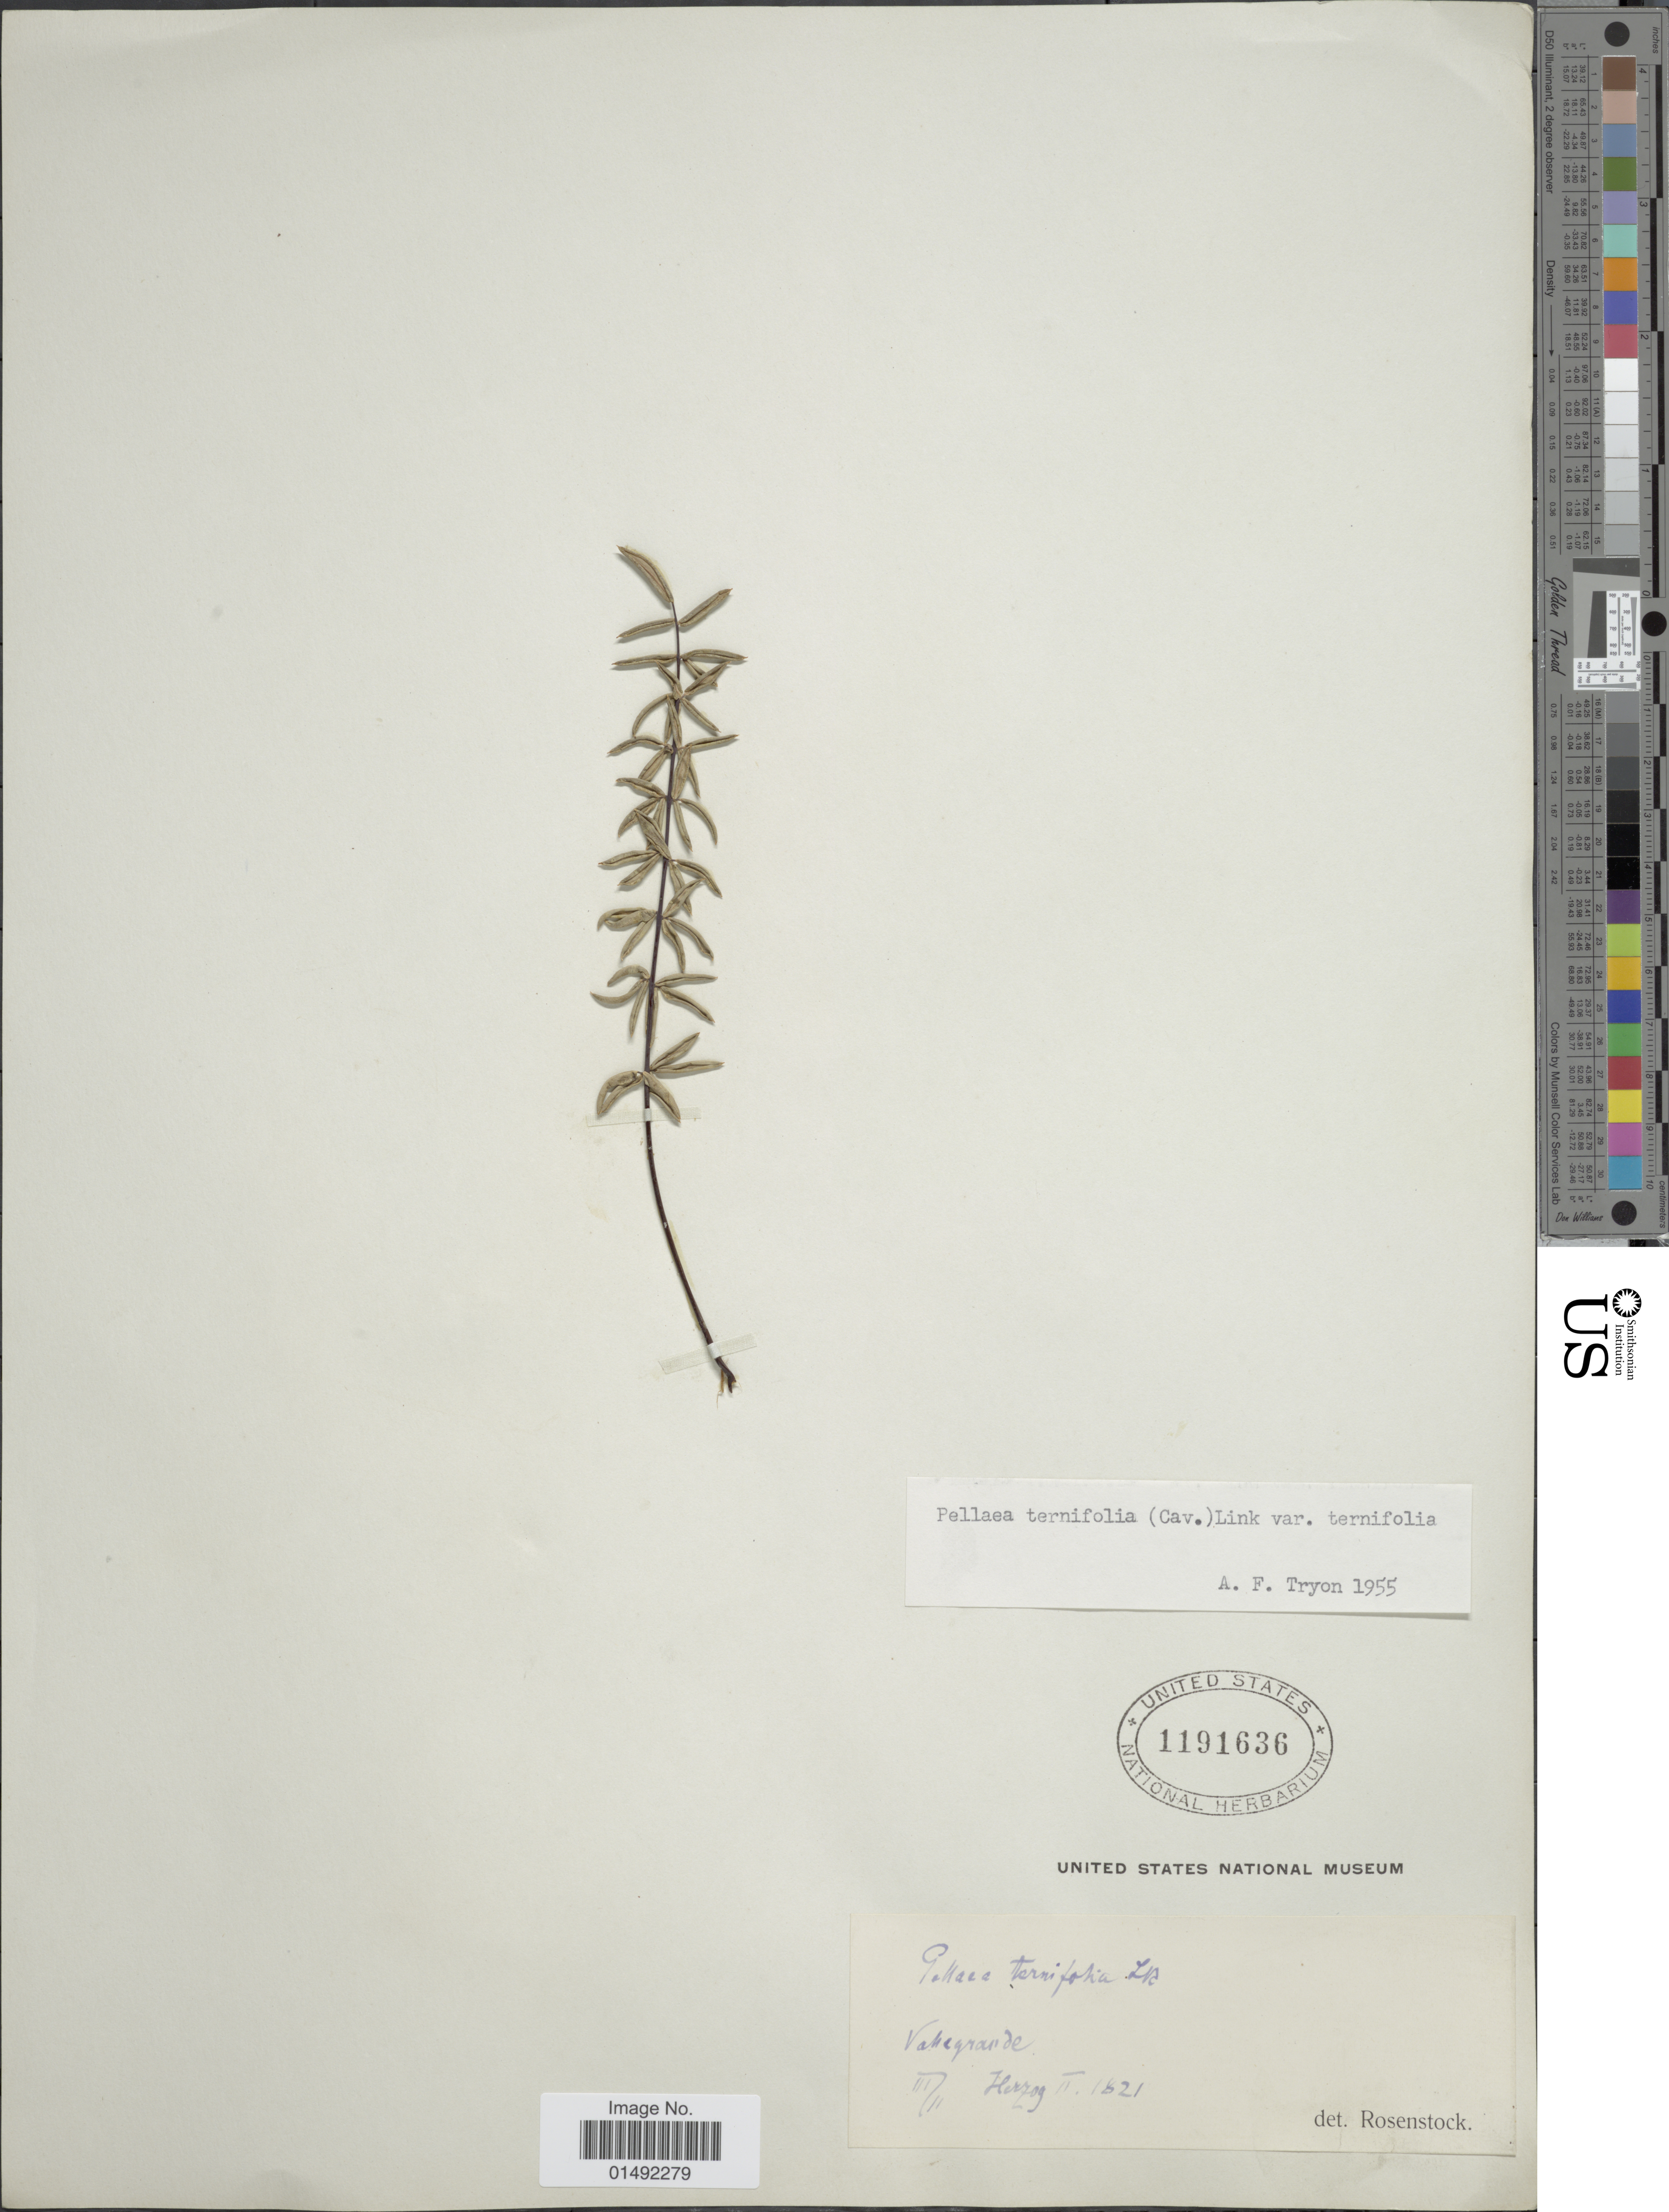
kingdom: Plantae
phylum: Tracheophyta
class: Polypodiopsida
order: Polypodiales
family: Pteridaceae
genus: Pellaea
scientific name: Pellaea ternifolia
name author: (Cav.) Link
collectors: -- Herzog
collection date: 1821-02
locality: Vahegrande [interpreted]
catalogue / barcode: US 1191636